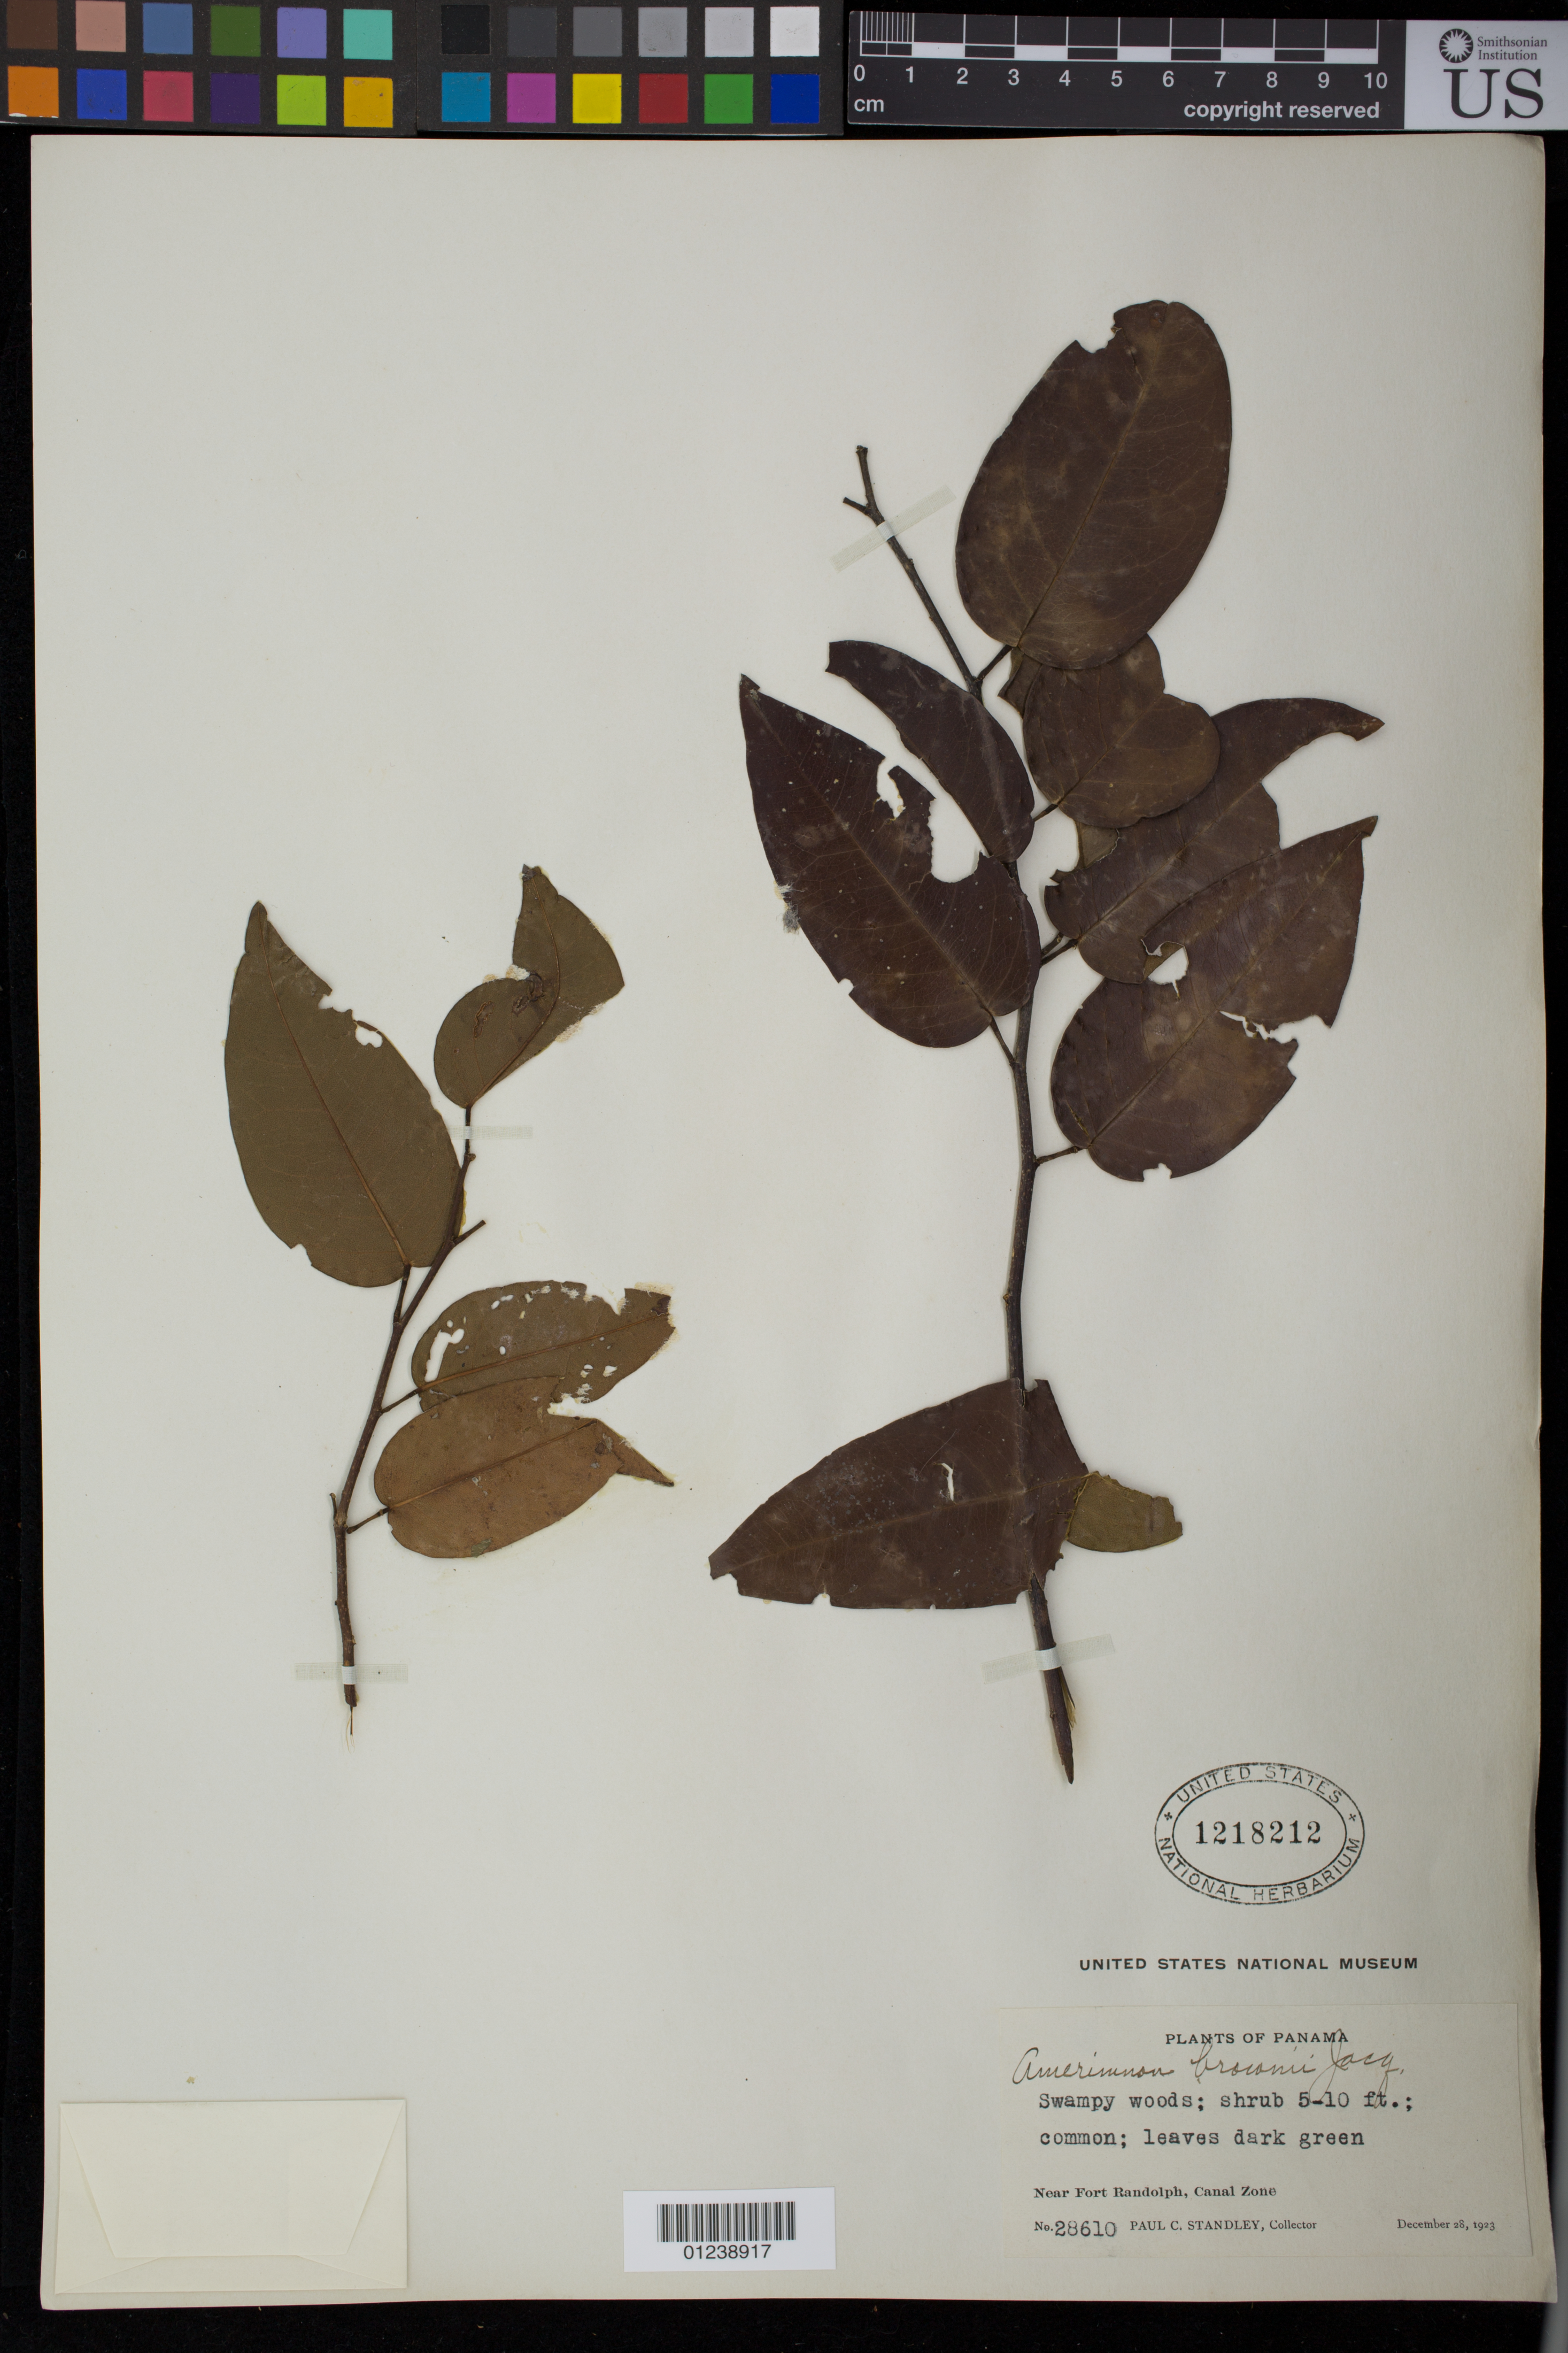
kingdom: Plantae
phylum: Tracheophyta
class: Magnoliopsida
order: Fabales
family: Fabaceae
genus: Dalbergia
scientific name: Dalbergia brownei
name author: (Jacq.) Schinz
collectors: P. C. Standley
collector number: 28610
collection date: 1923-12-28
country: Panama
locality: Near Fort Randolph, Canal Zone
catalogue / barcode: US 1218212